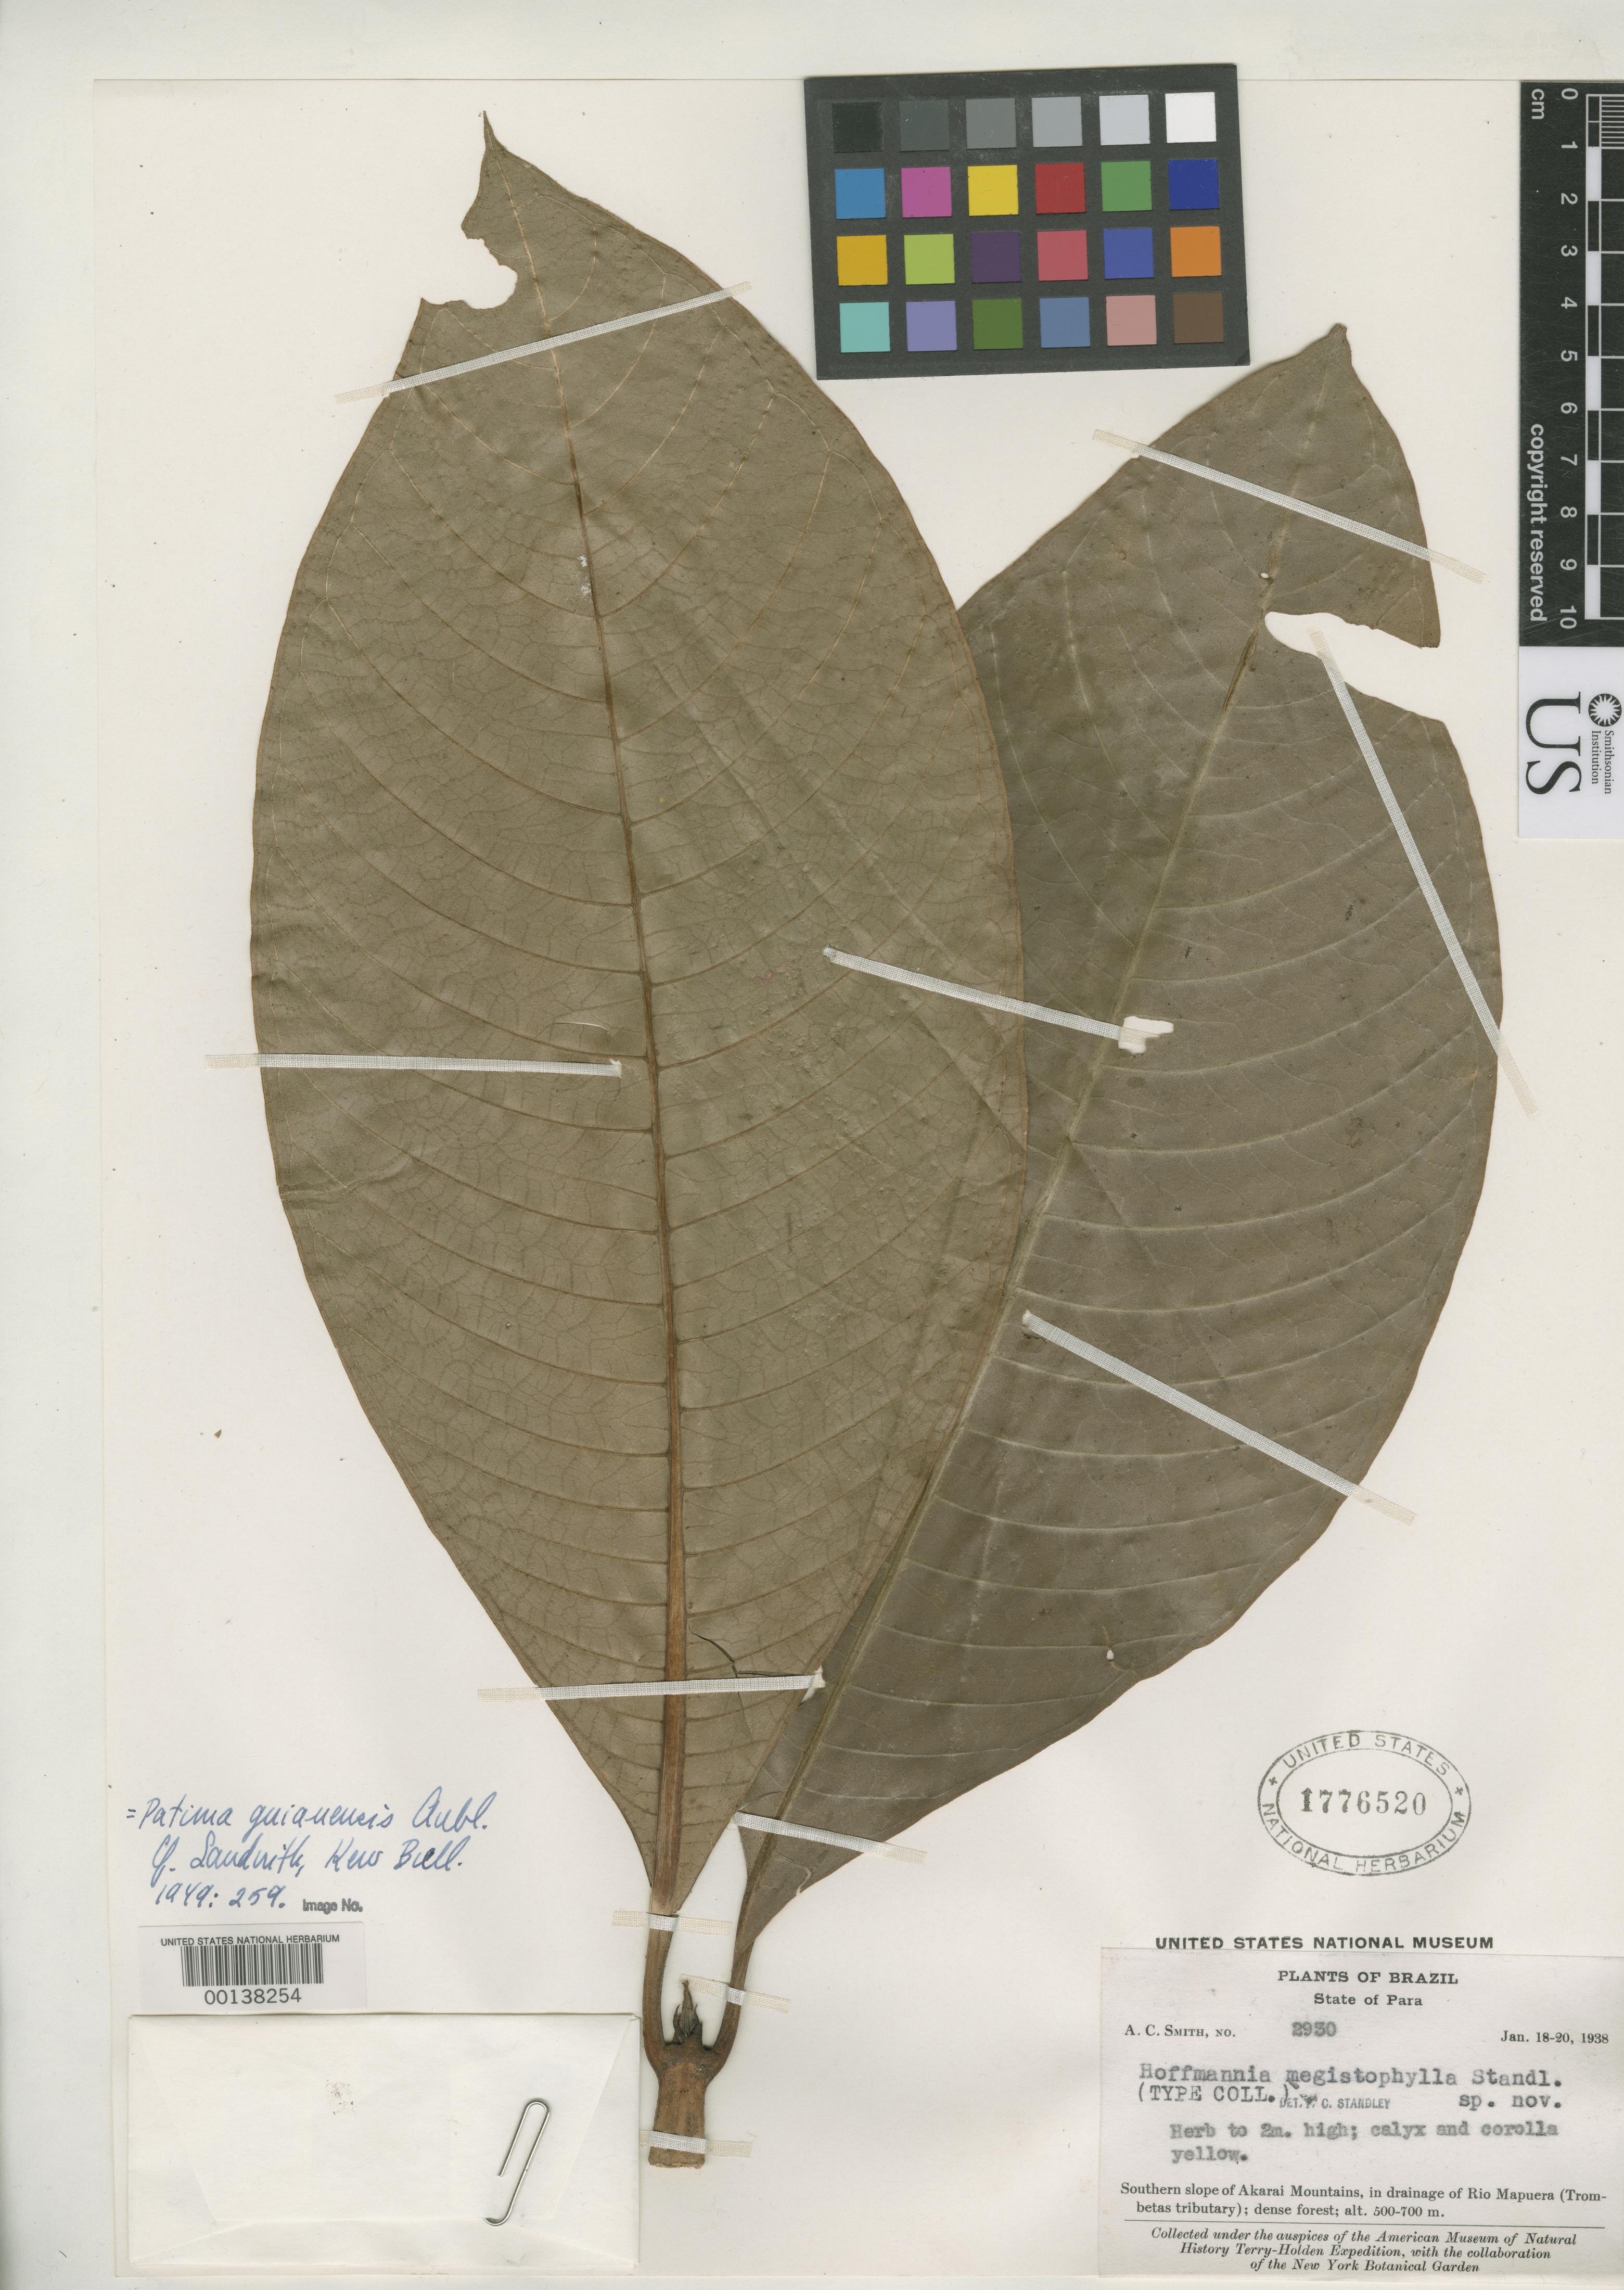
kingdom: Plantae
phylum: Tracheophyta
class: Magnoliopsida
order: Gentianales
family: Rubiaceae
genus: Hoffmannia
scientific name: Hoffmannia megistophylla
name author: Standl. in A.C. Sm.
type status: Isotype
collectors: A. C. Smith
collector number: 2930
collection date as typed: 18 Jan 1938 to 20 Jan 1938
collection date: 1938-01-18/1938-01-20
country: Brazil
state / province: Pará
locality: Akarai Mts., drainage of Rio Mapuera.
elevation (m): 500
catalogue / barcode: US 1776520